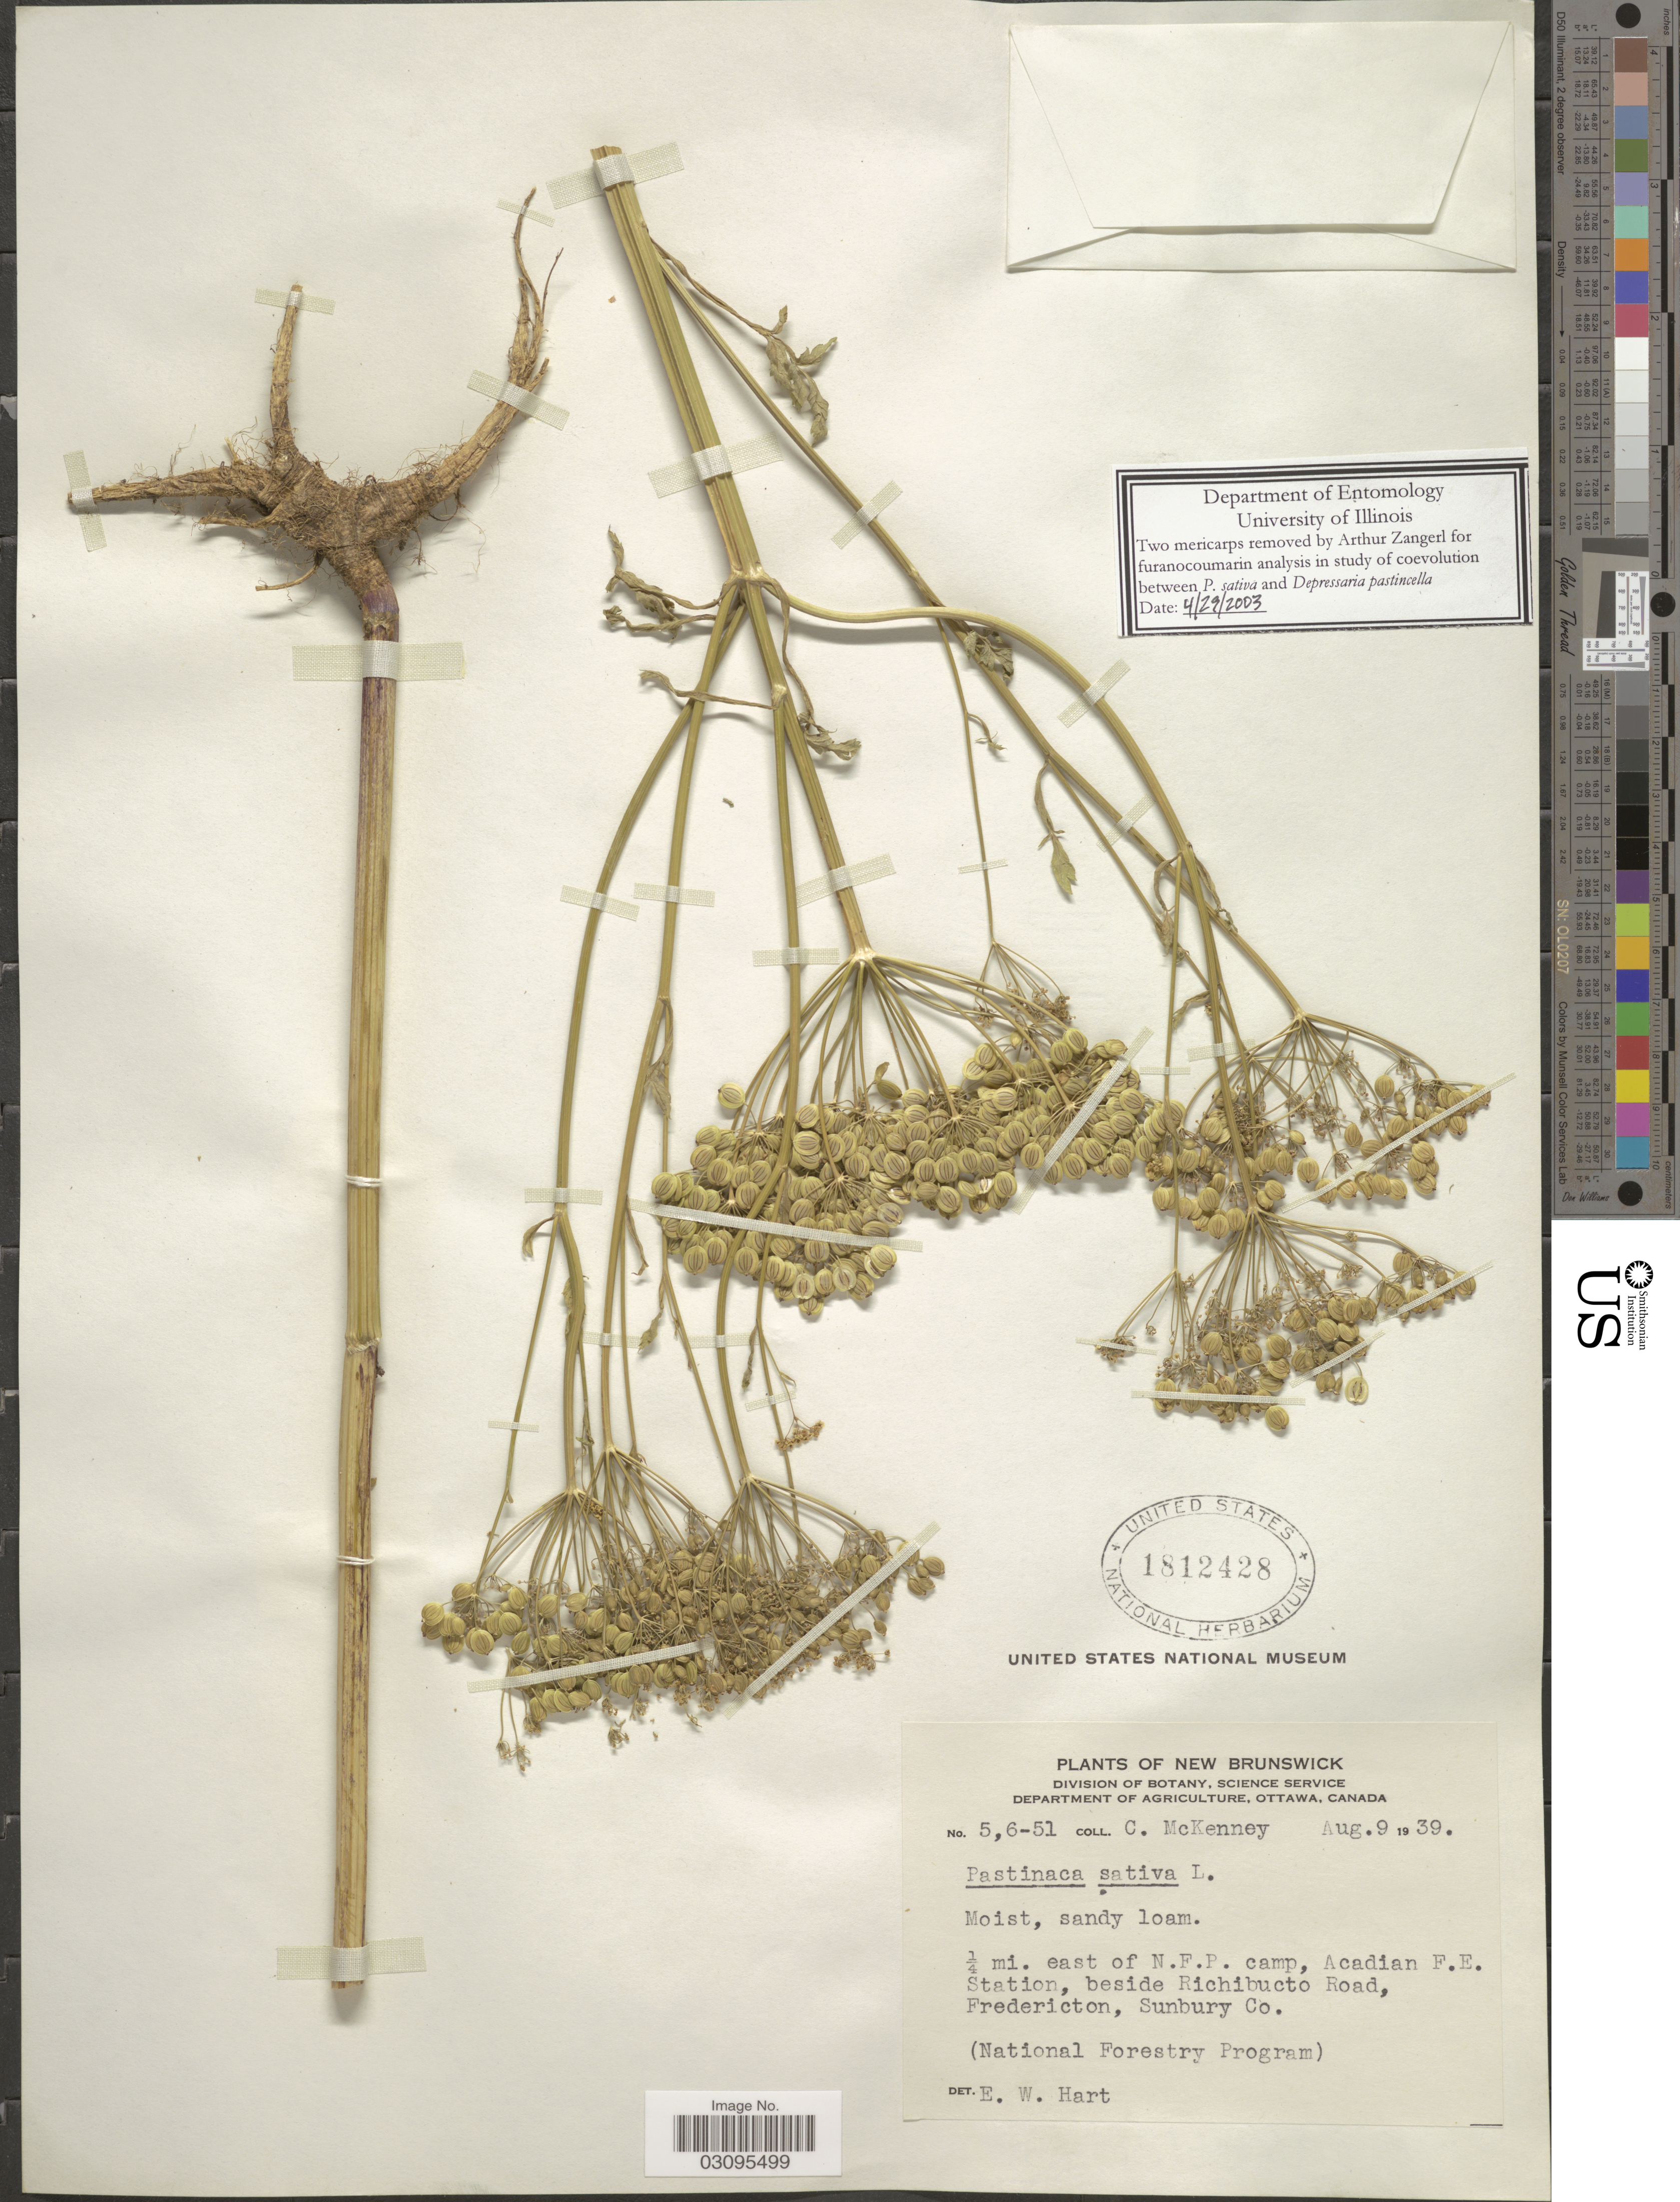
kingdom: Plantae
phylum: Tracheophyta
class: Magnoliopsida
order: Apiales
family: Apiaceae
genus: Pastinaca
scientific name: Pastinaca sativa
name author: L.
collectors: C. McKenney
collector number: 5,6-51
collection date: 1939-08-09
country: Canada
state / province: New Brunswick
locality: ¼ mi. east of N.F.P. camp, Acadian F.E. Station, beside Richibucto Road, Fredericton, Sunbury Co.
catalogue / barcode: US 1812428